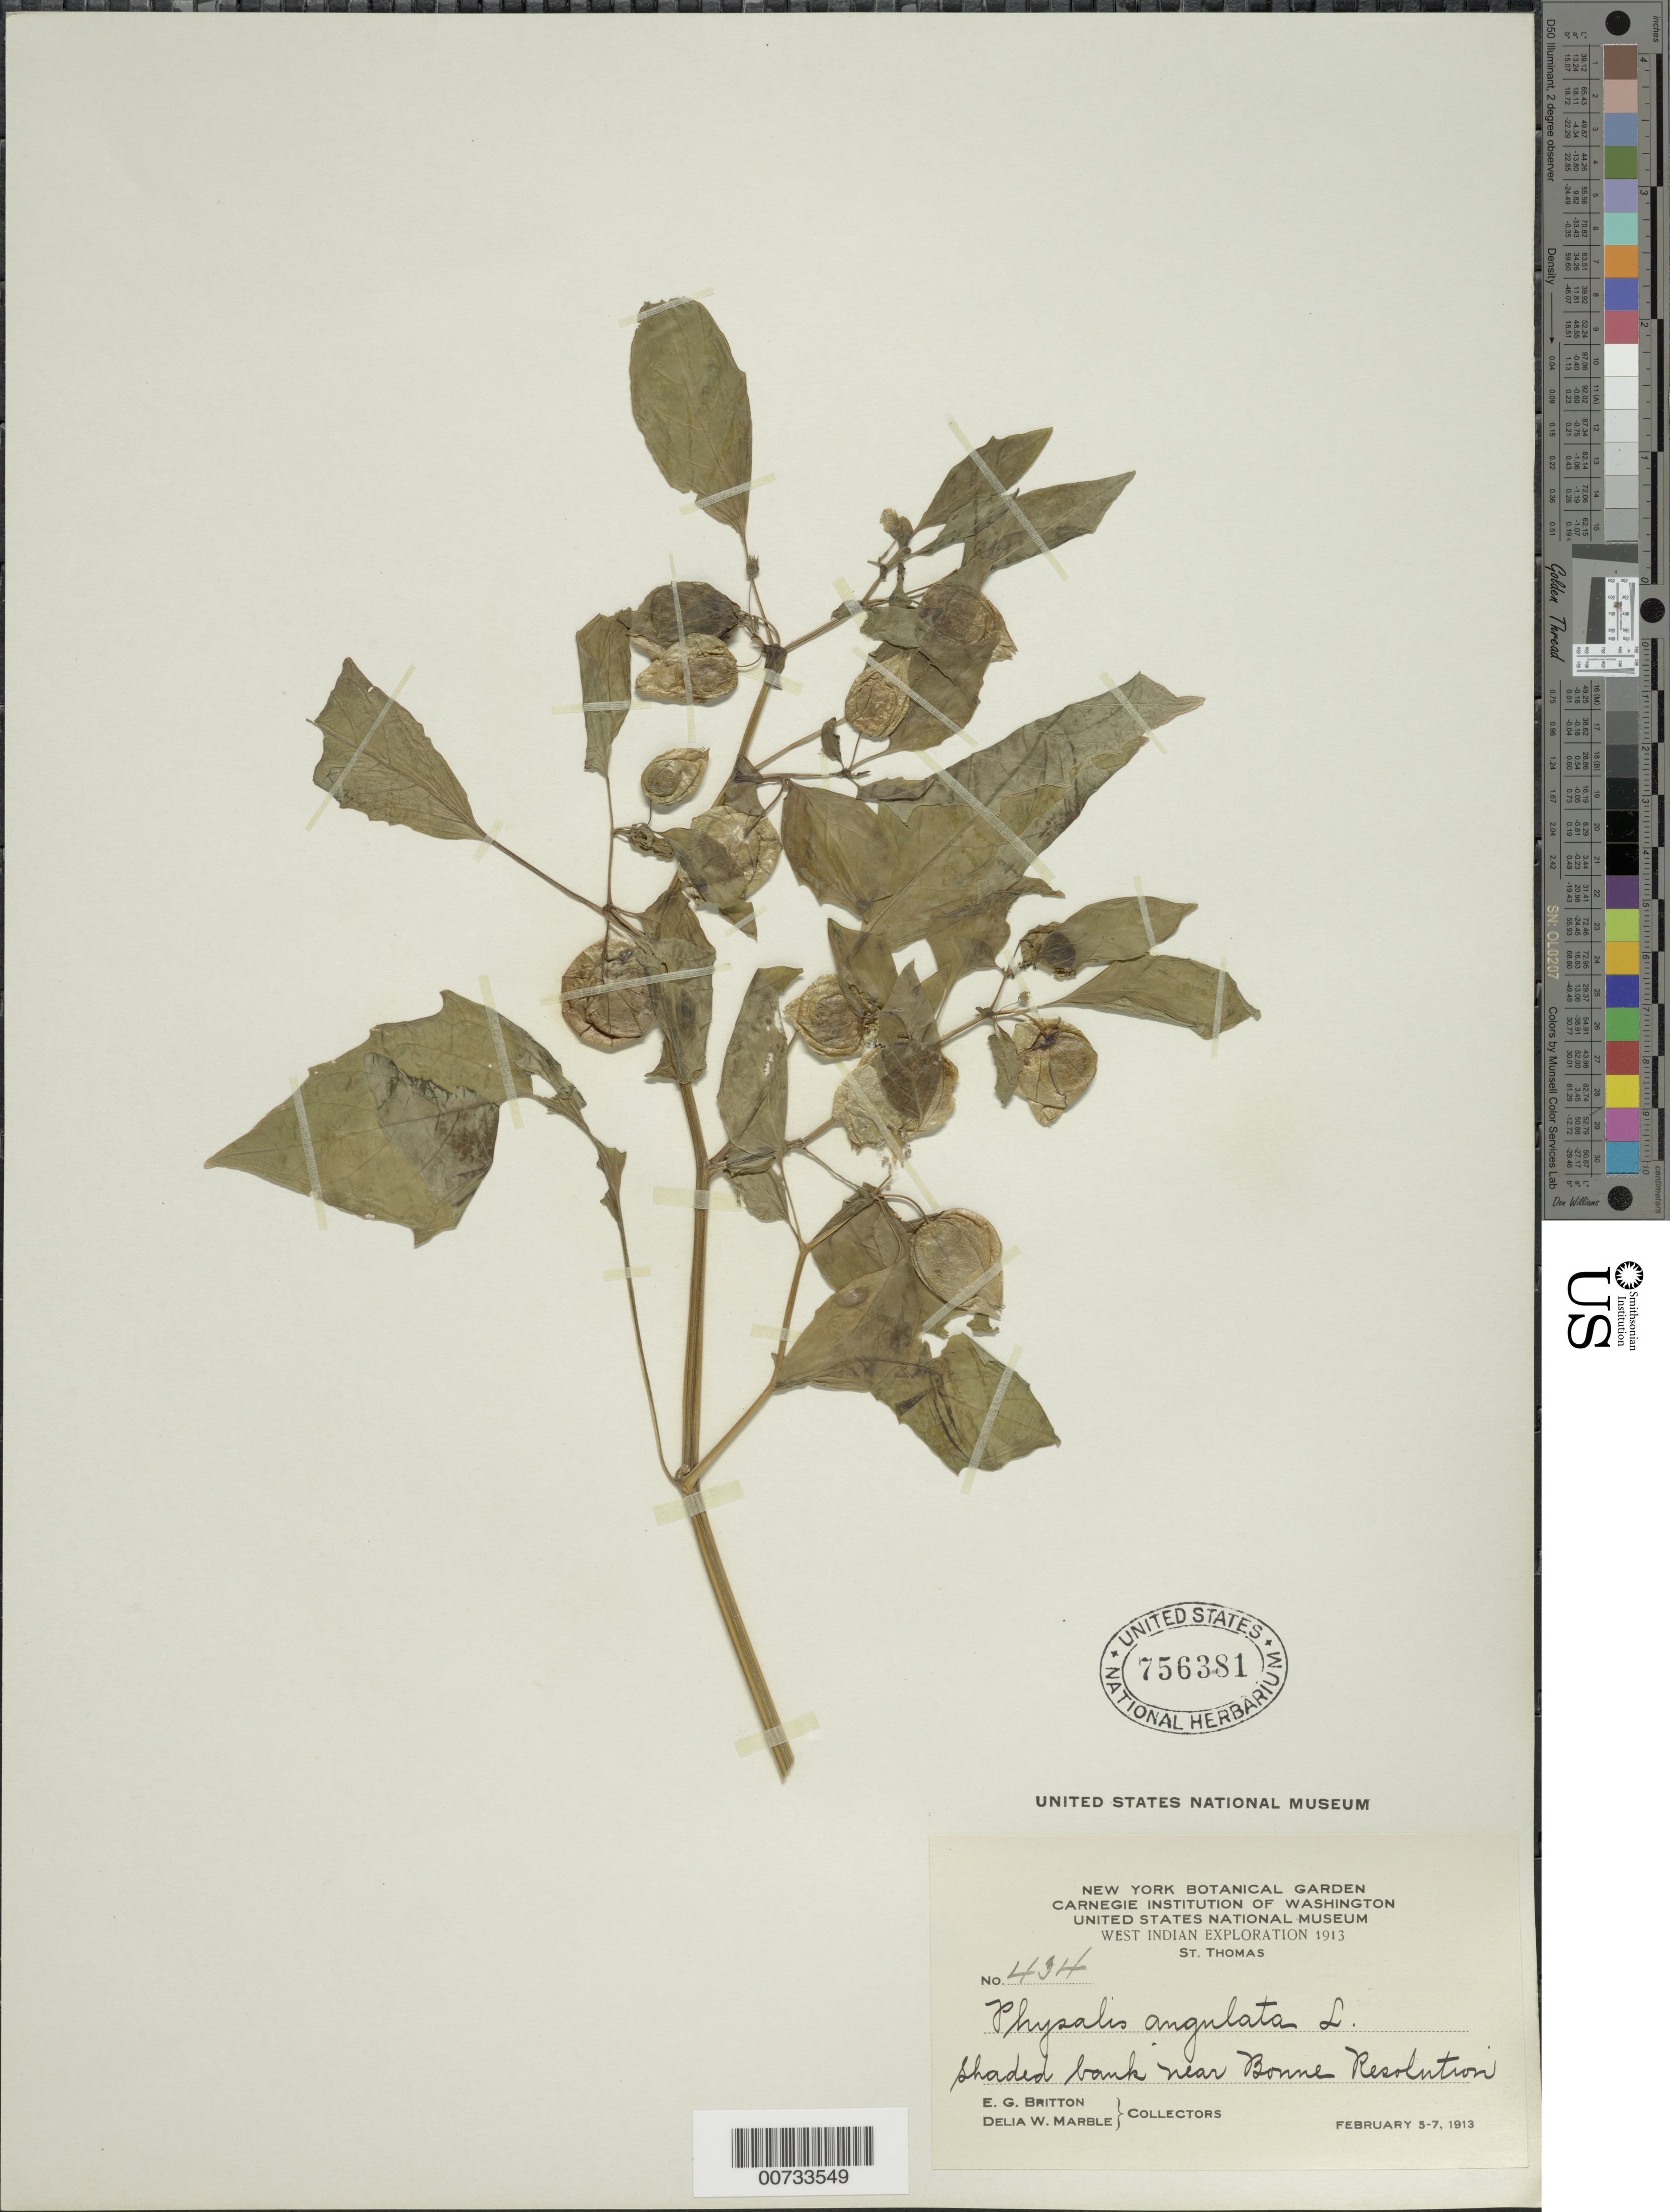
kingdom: Plantae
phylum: Tracheophyta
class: Magnoliopsida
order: Solanales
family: Solanaceae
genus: Physalis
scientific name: Physalis angulata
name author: L.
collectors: E. G. Britton & D. W. Marble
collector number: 434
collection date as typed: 05 Feb 1913 to 07 Feb 1913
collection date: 1913-02-05/1913-02-07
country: U.S. Virgin Islands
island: St. Thomas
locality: Near Bonnes Resolution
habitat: Shaded bank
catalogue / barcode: US 756381